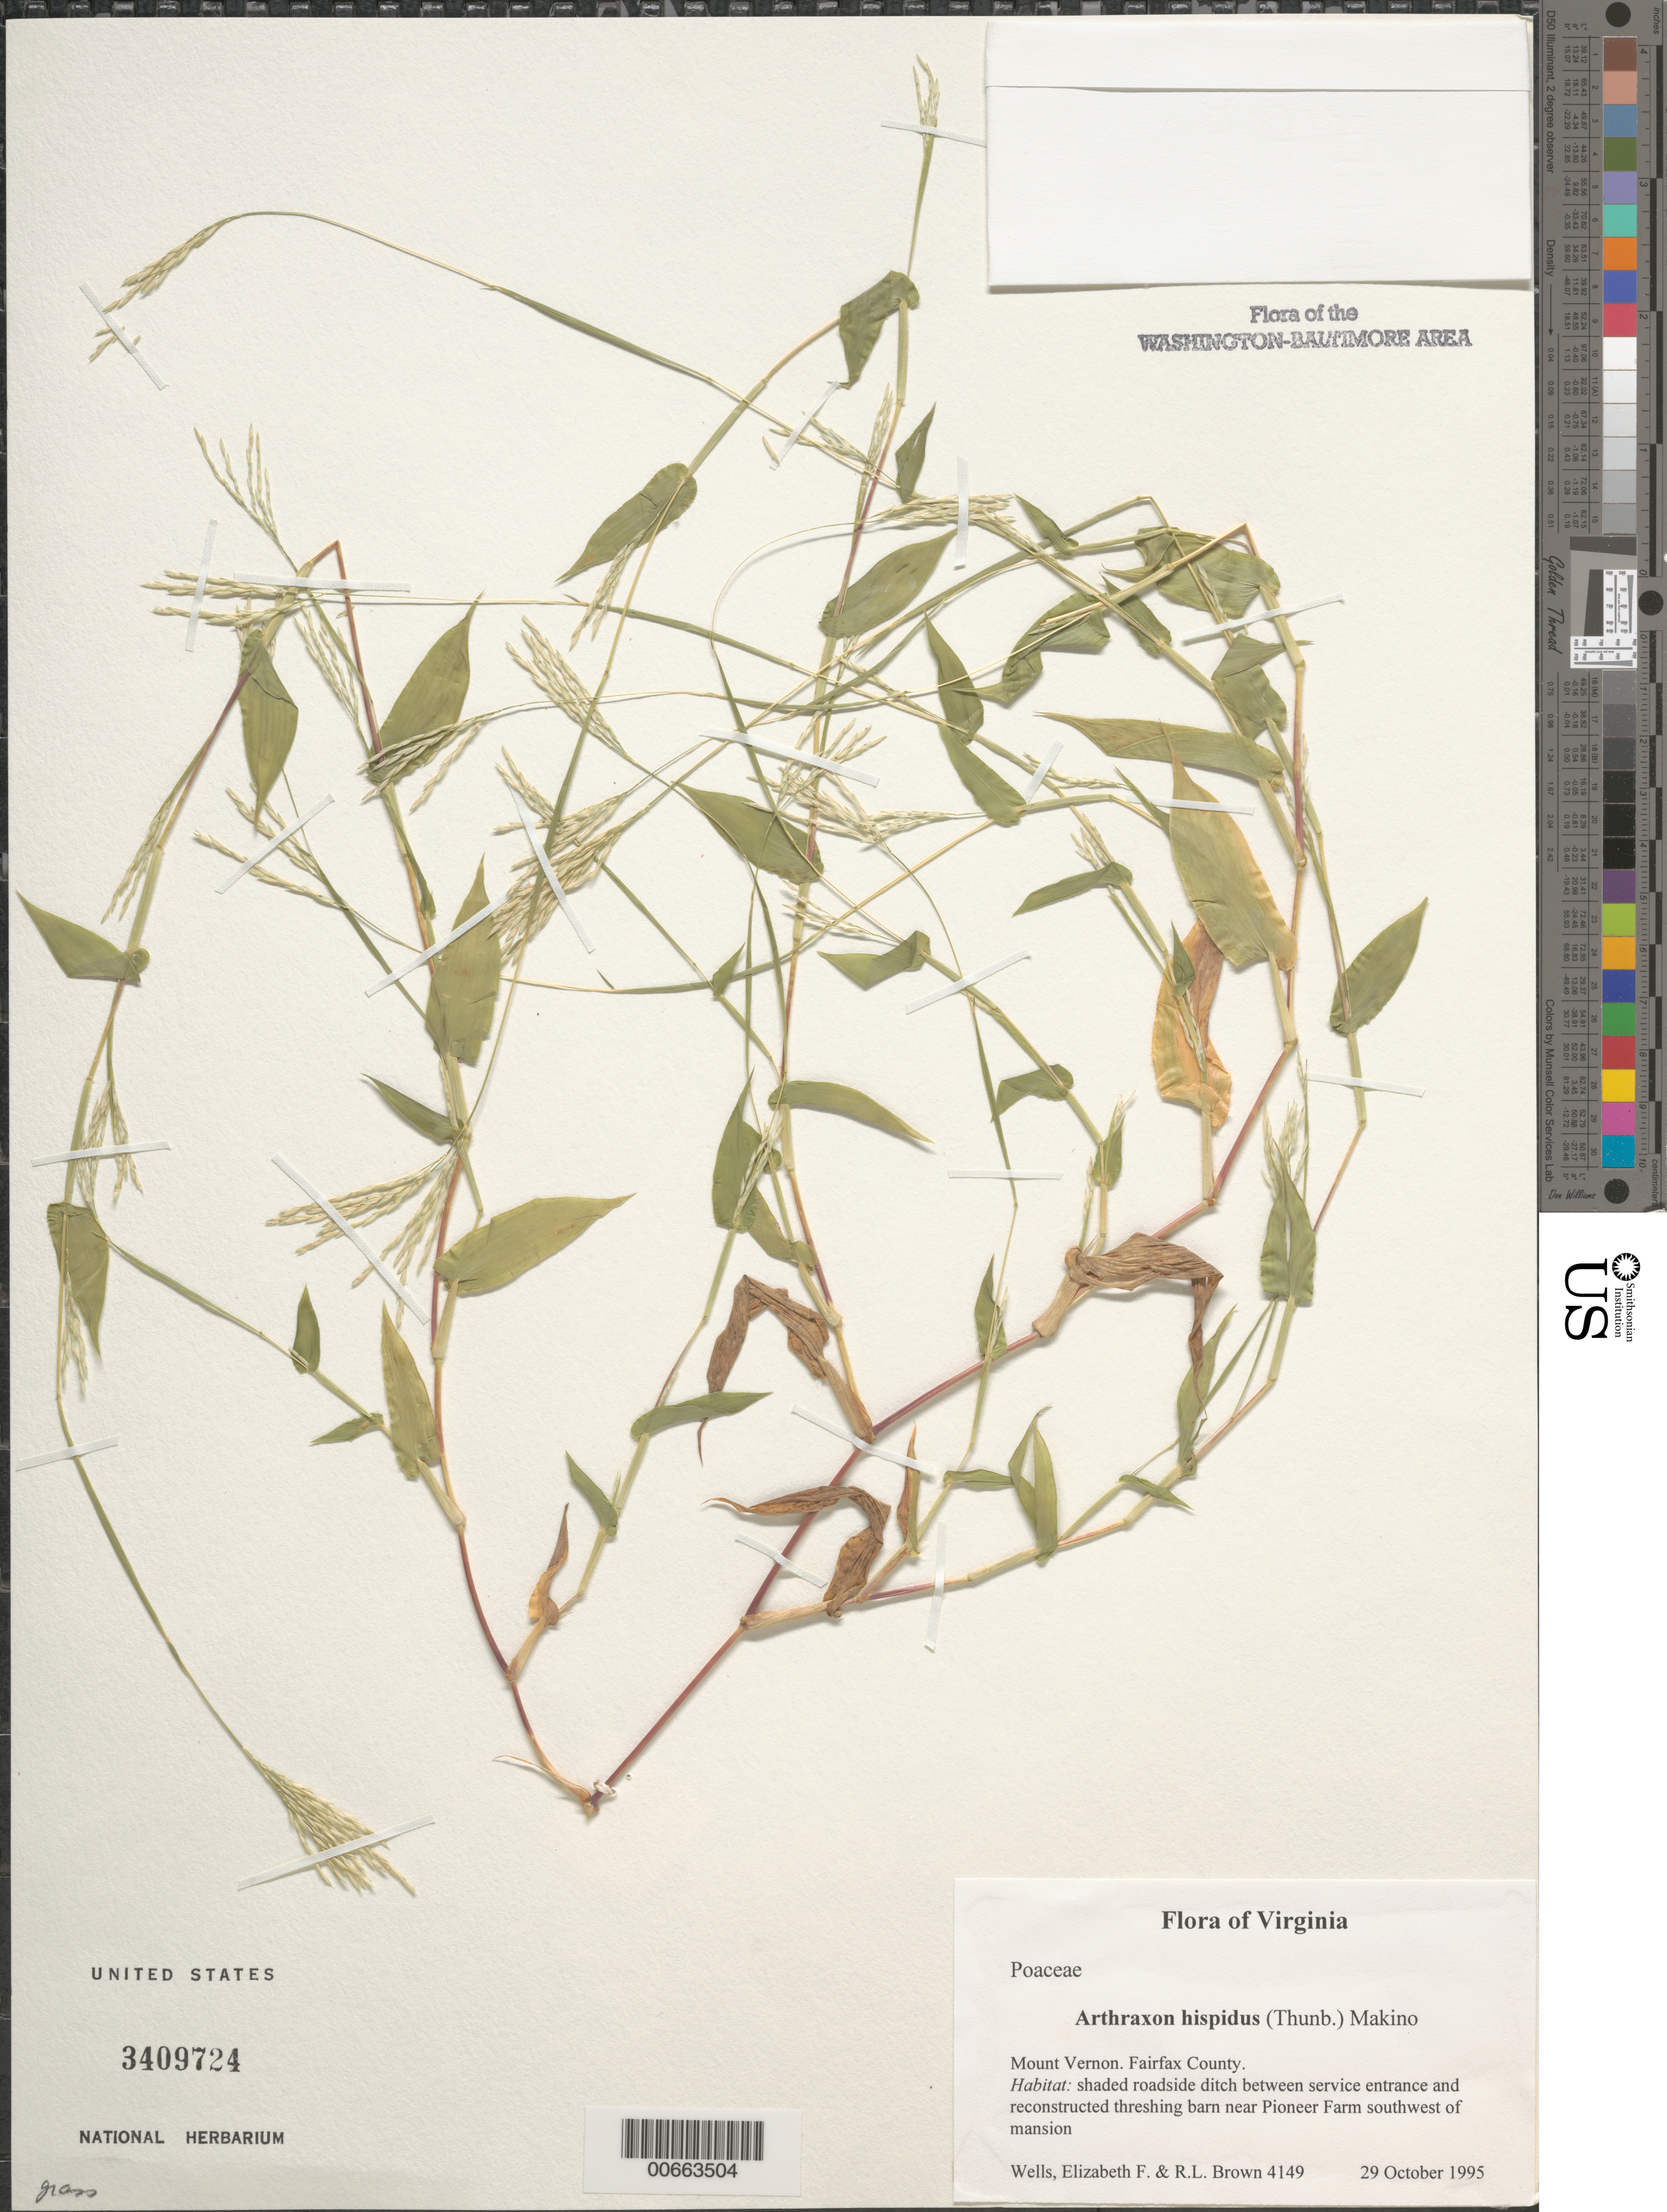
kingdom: Plantae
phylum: Tracheophyta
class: Liliopsida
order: Poales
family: Poaceae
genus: Arthraxon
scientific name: Arthraxon hispidus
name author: (Thunb.) Makino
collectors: E. F. Wells & R. L. Brown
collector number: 4149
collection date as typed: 29 Oct 1995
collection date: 1995-10-29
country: United States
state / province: Virginia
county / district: Fairfax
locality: Mount Vernon. Between service entrance and reconstructed threshing barn southwest of mansion.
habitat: Shaded roadside ditch.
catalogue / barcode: US 3409724